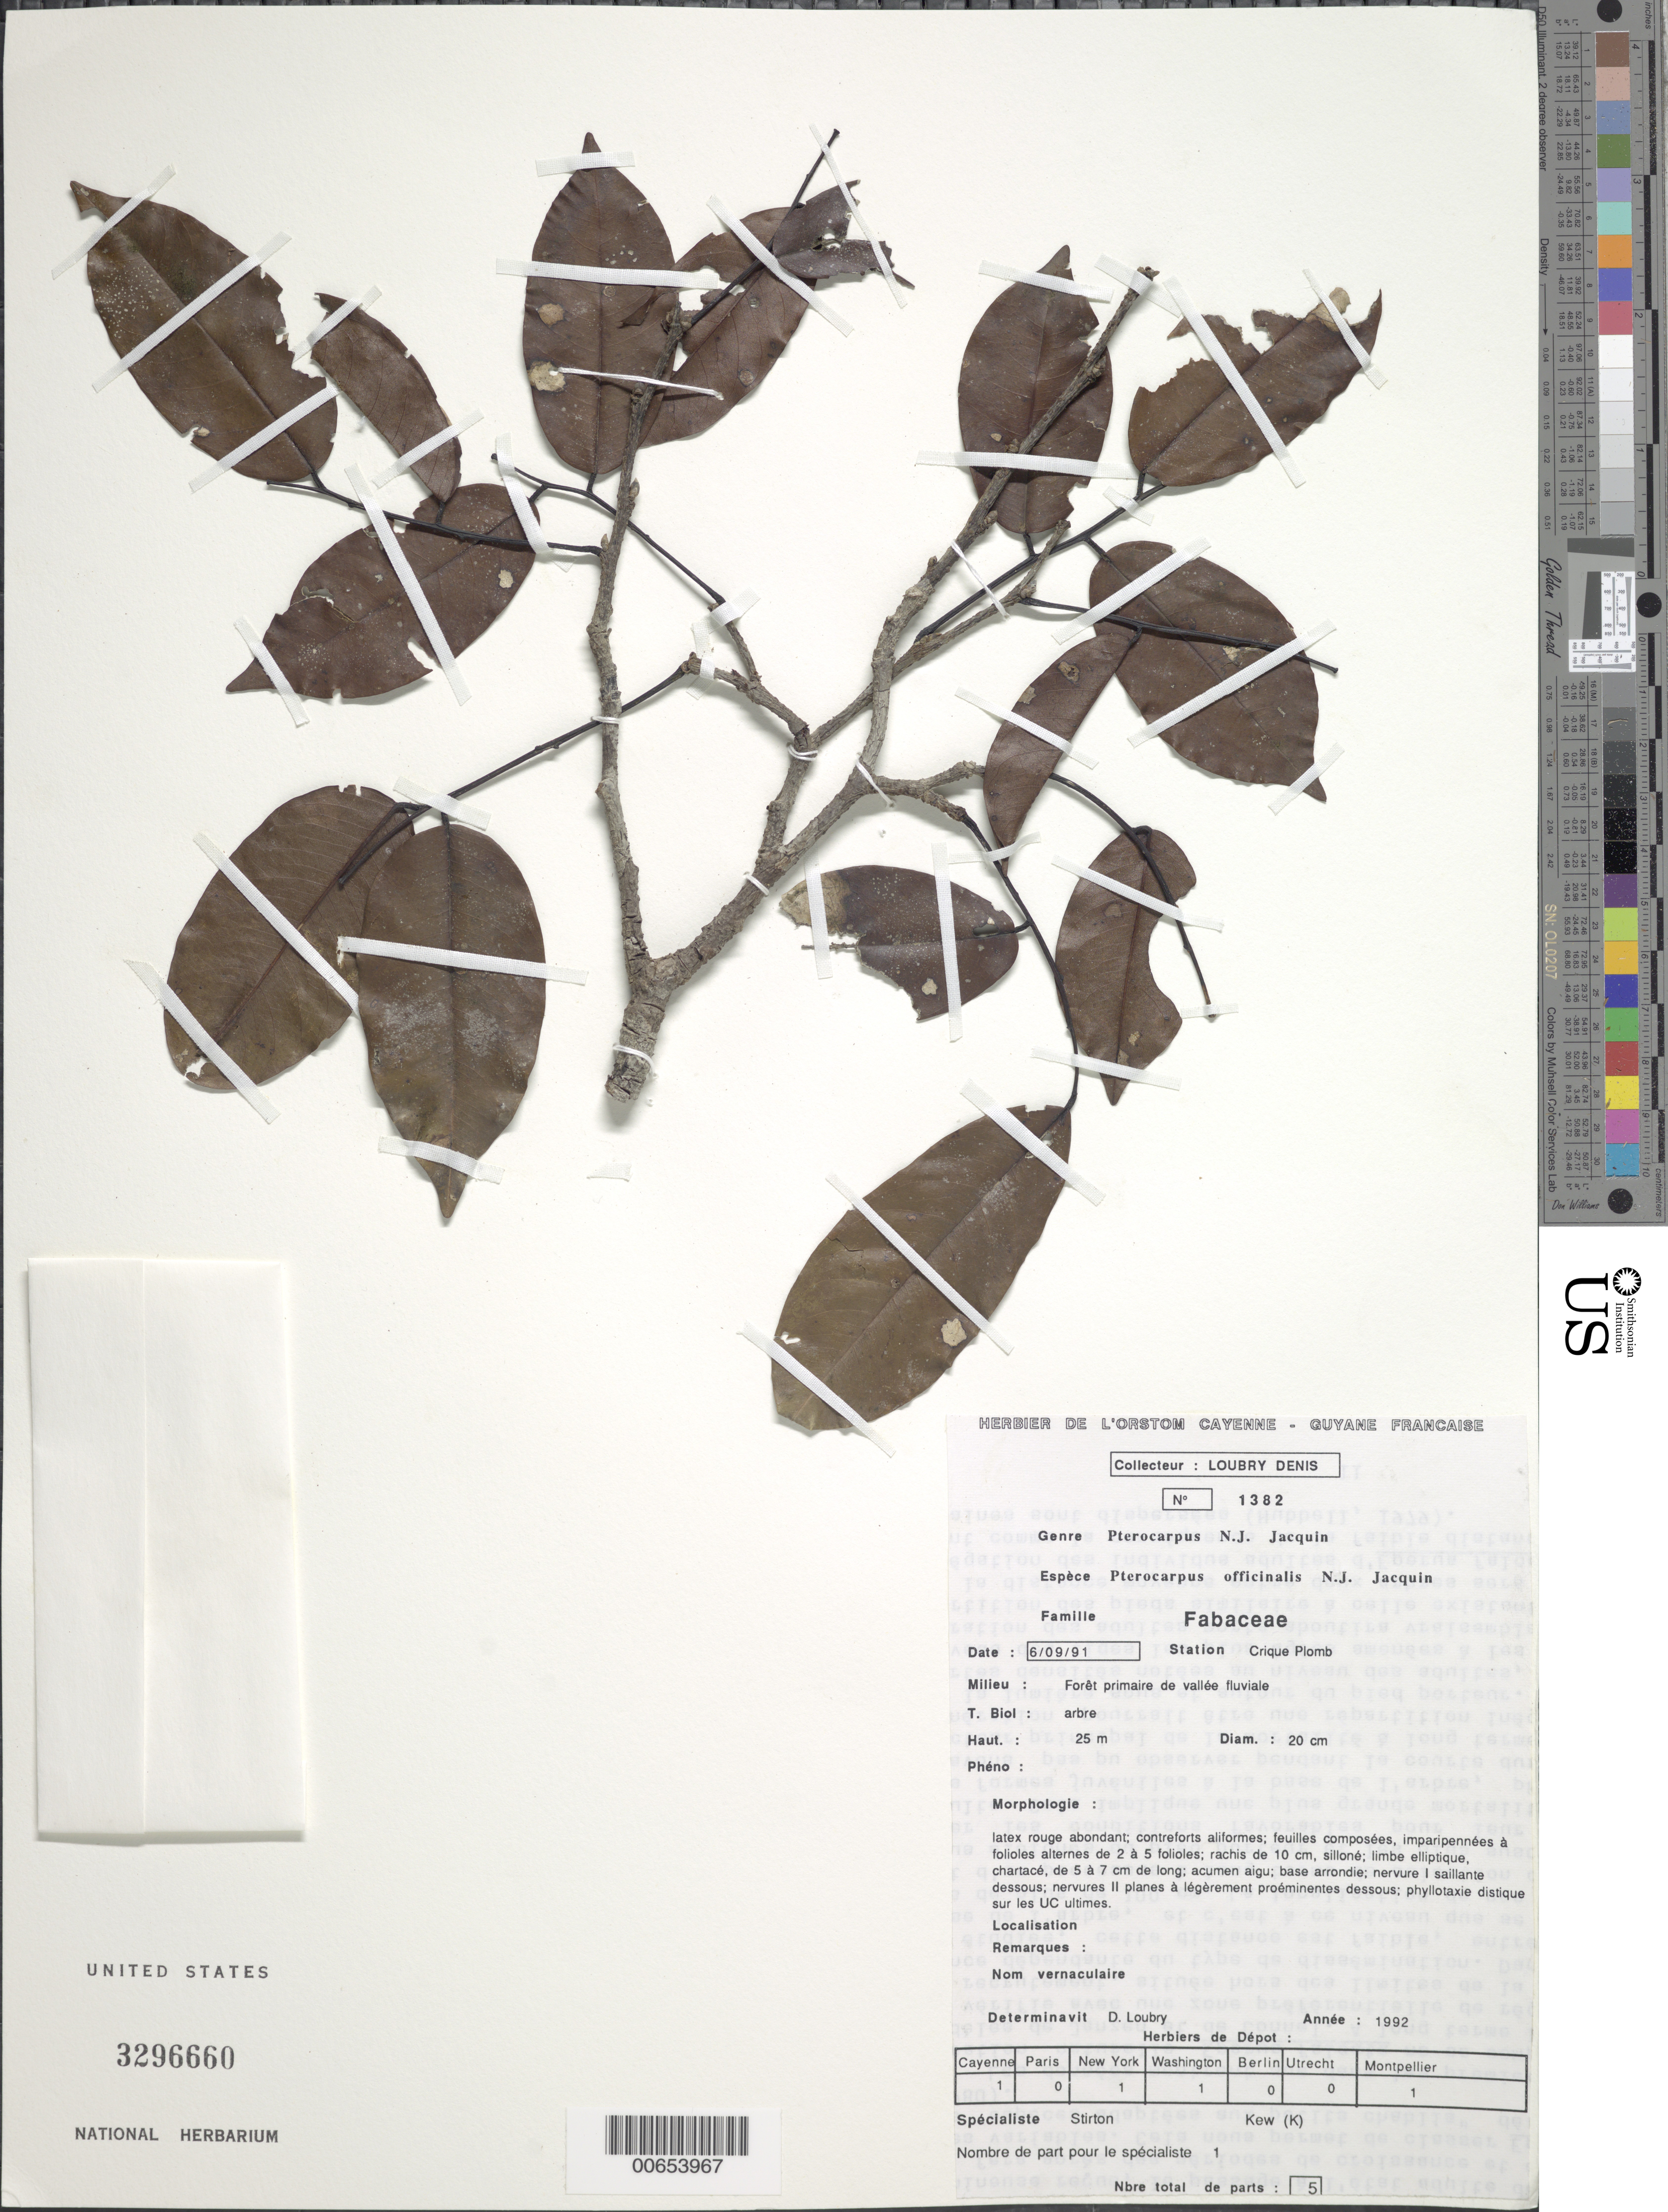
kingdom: Plantae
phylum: Tracheophyta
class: Magnoliopsida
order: Fabales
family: Fabaceae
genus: Pterocarpus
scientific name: Pterocarpus officinalis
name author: Jacq.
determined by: Loubry, D.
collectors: D. Loubry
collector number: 1382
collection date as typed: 6-Sep-91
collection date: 1991-09-06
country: French Guiana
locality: Crique Plomb, Bassin du Sinnamary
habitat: Primary forest of river valley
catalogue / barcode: US 3296660